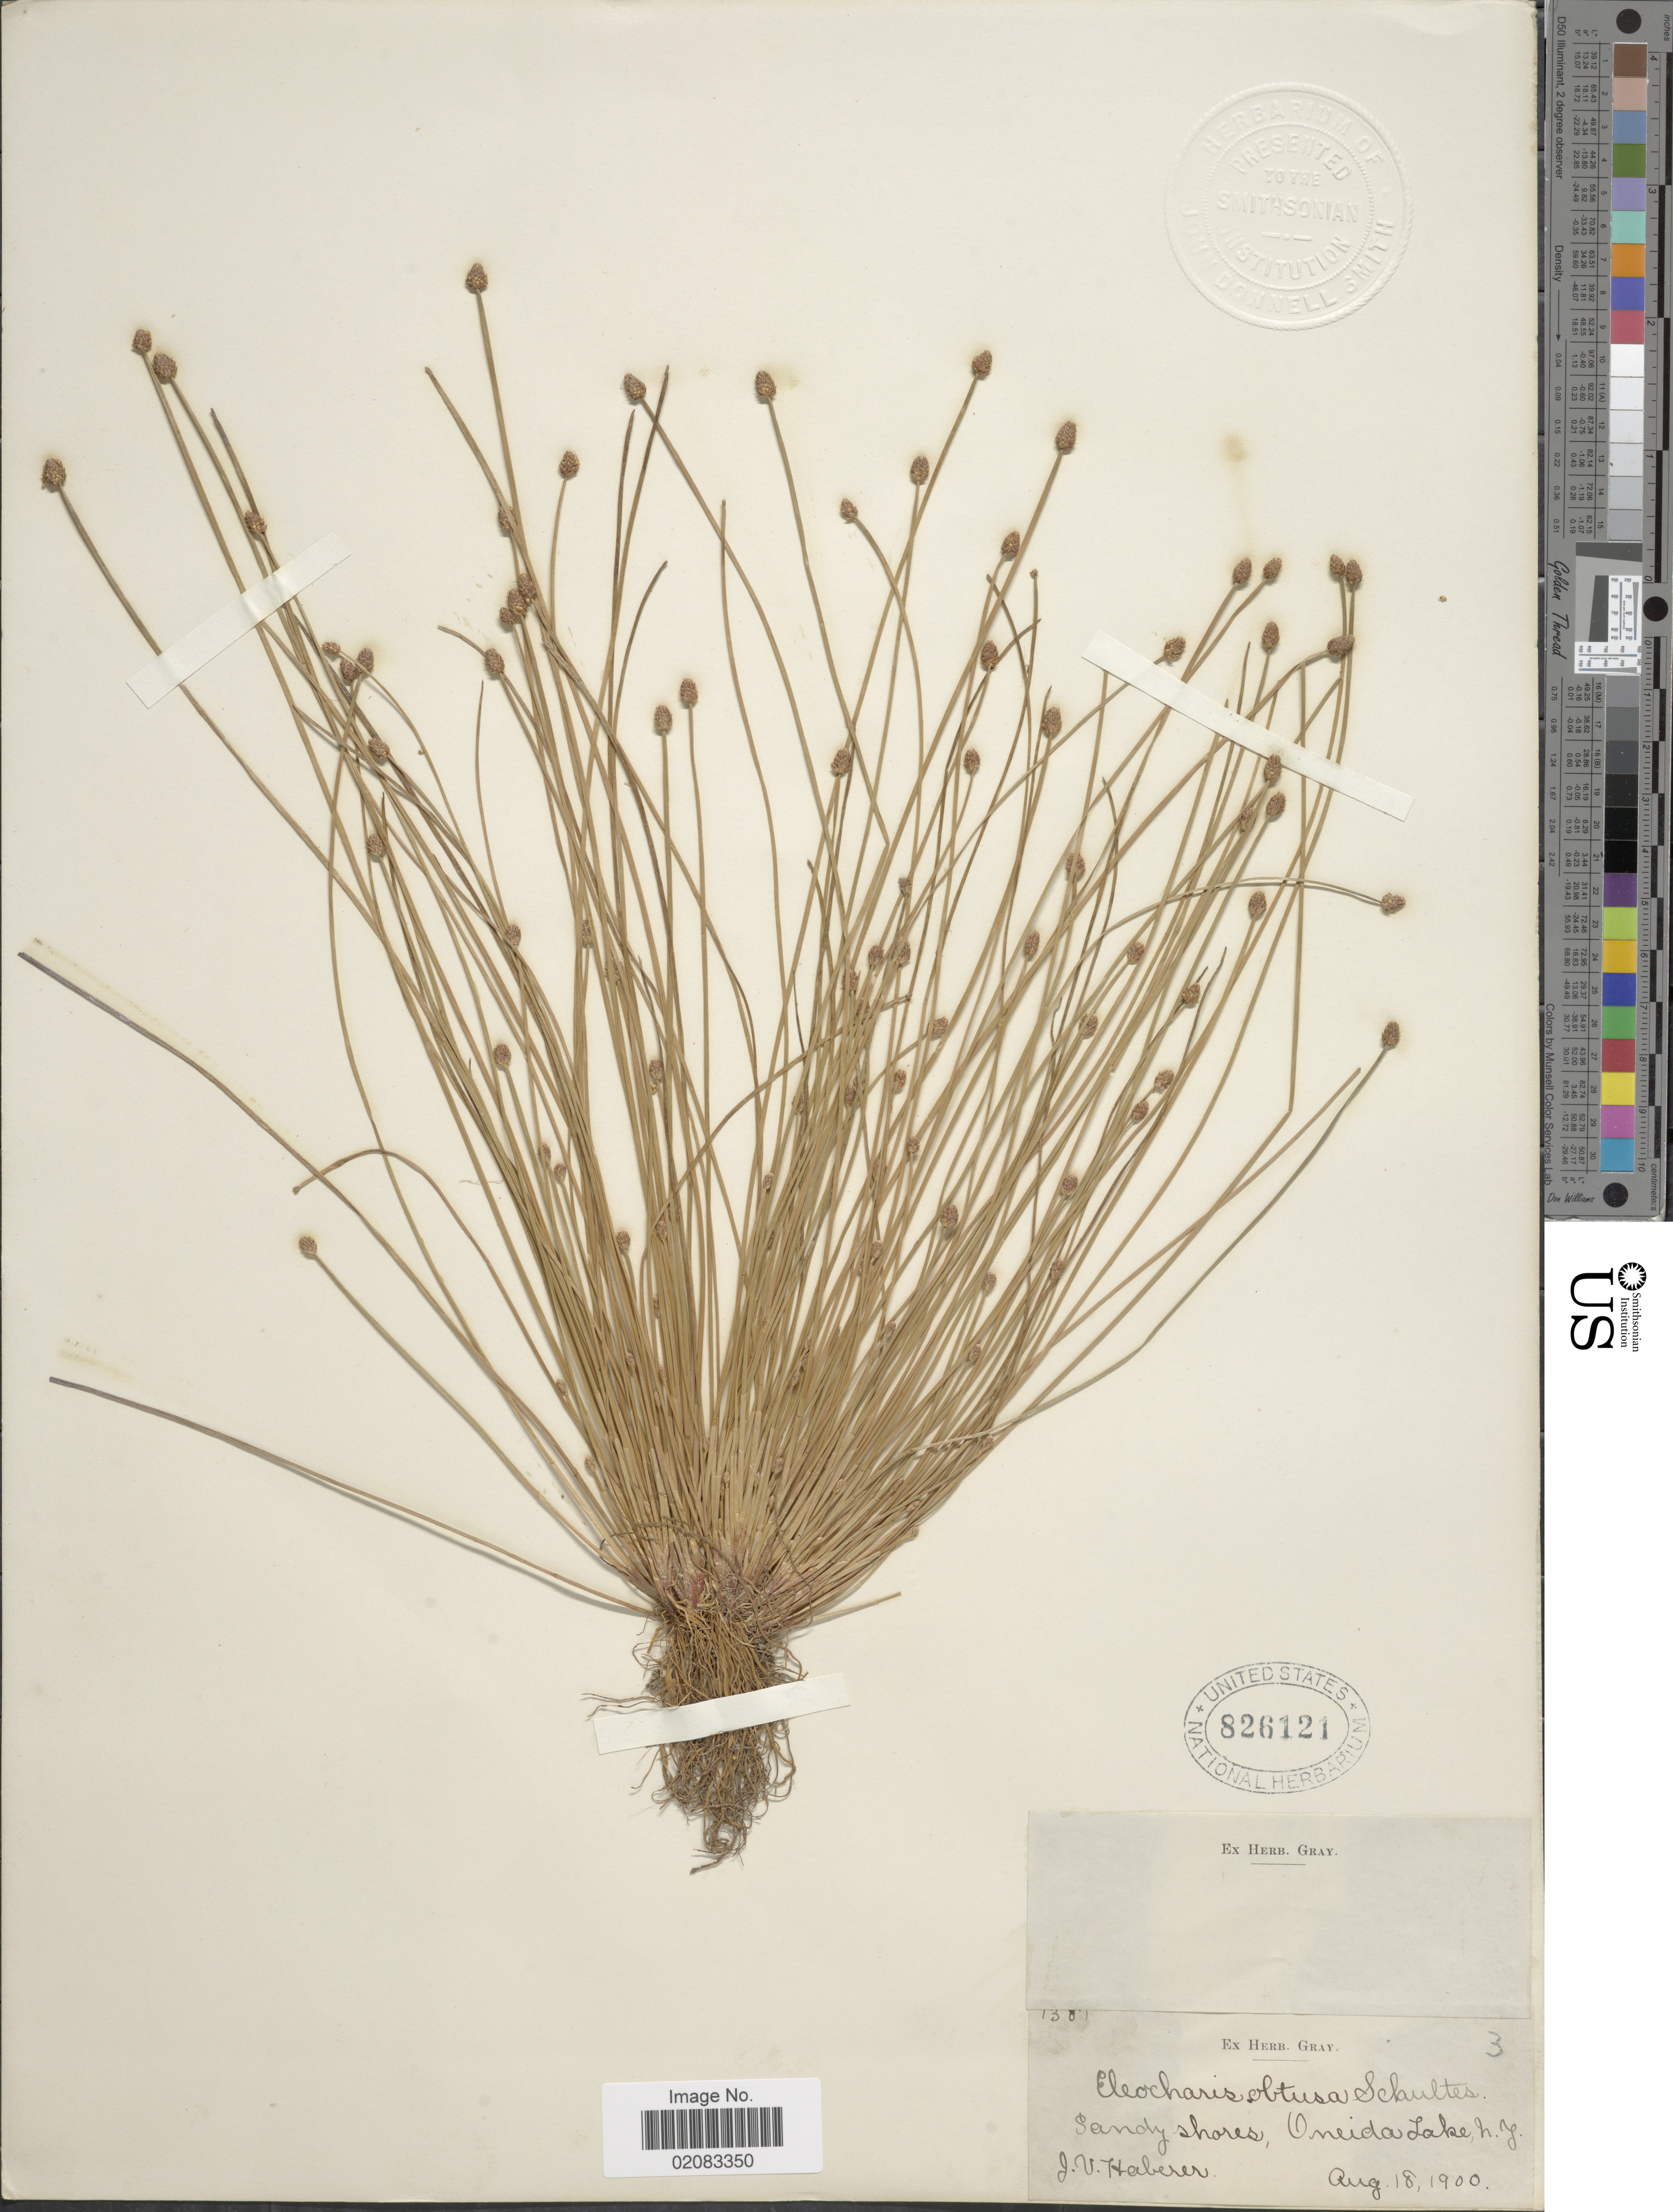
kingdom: Plantae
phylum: Tracheophyta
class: Liliopsida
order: Poales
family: Cyperaceae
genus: Eleocharis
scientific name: Eleocharis obtusa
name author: (Willd.) Schult.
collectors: J. V. Haberer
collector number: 1381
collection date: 1900-08-18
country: United States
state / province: New York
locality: Sandy shores, Oneida Lake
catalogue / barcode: US 826121